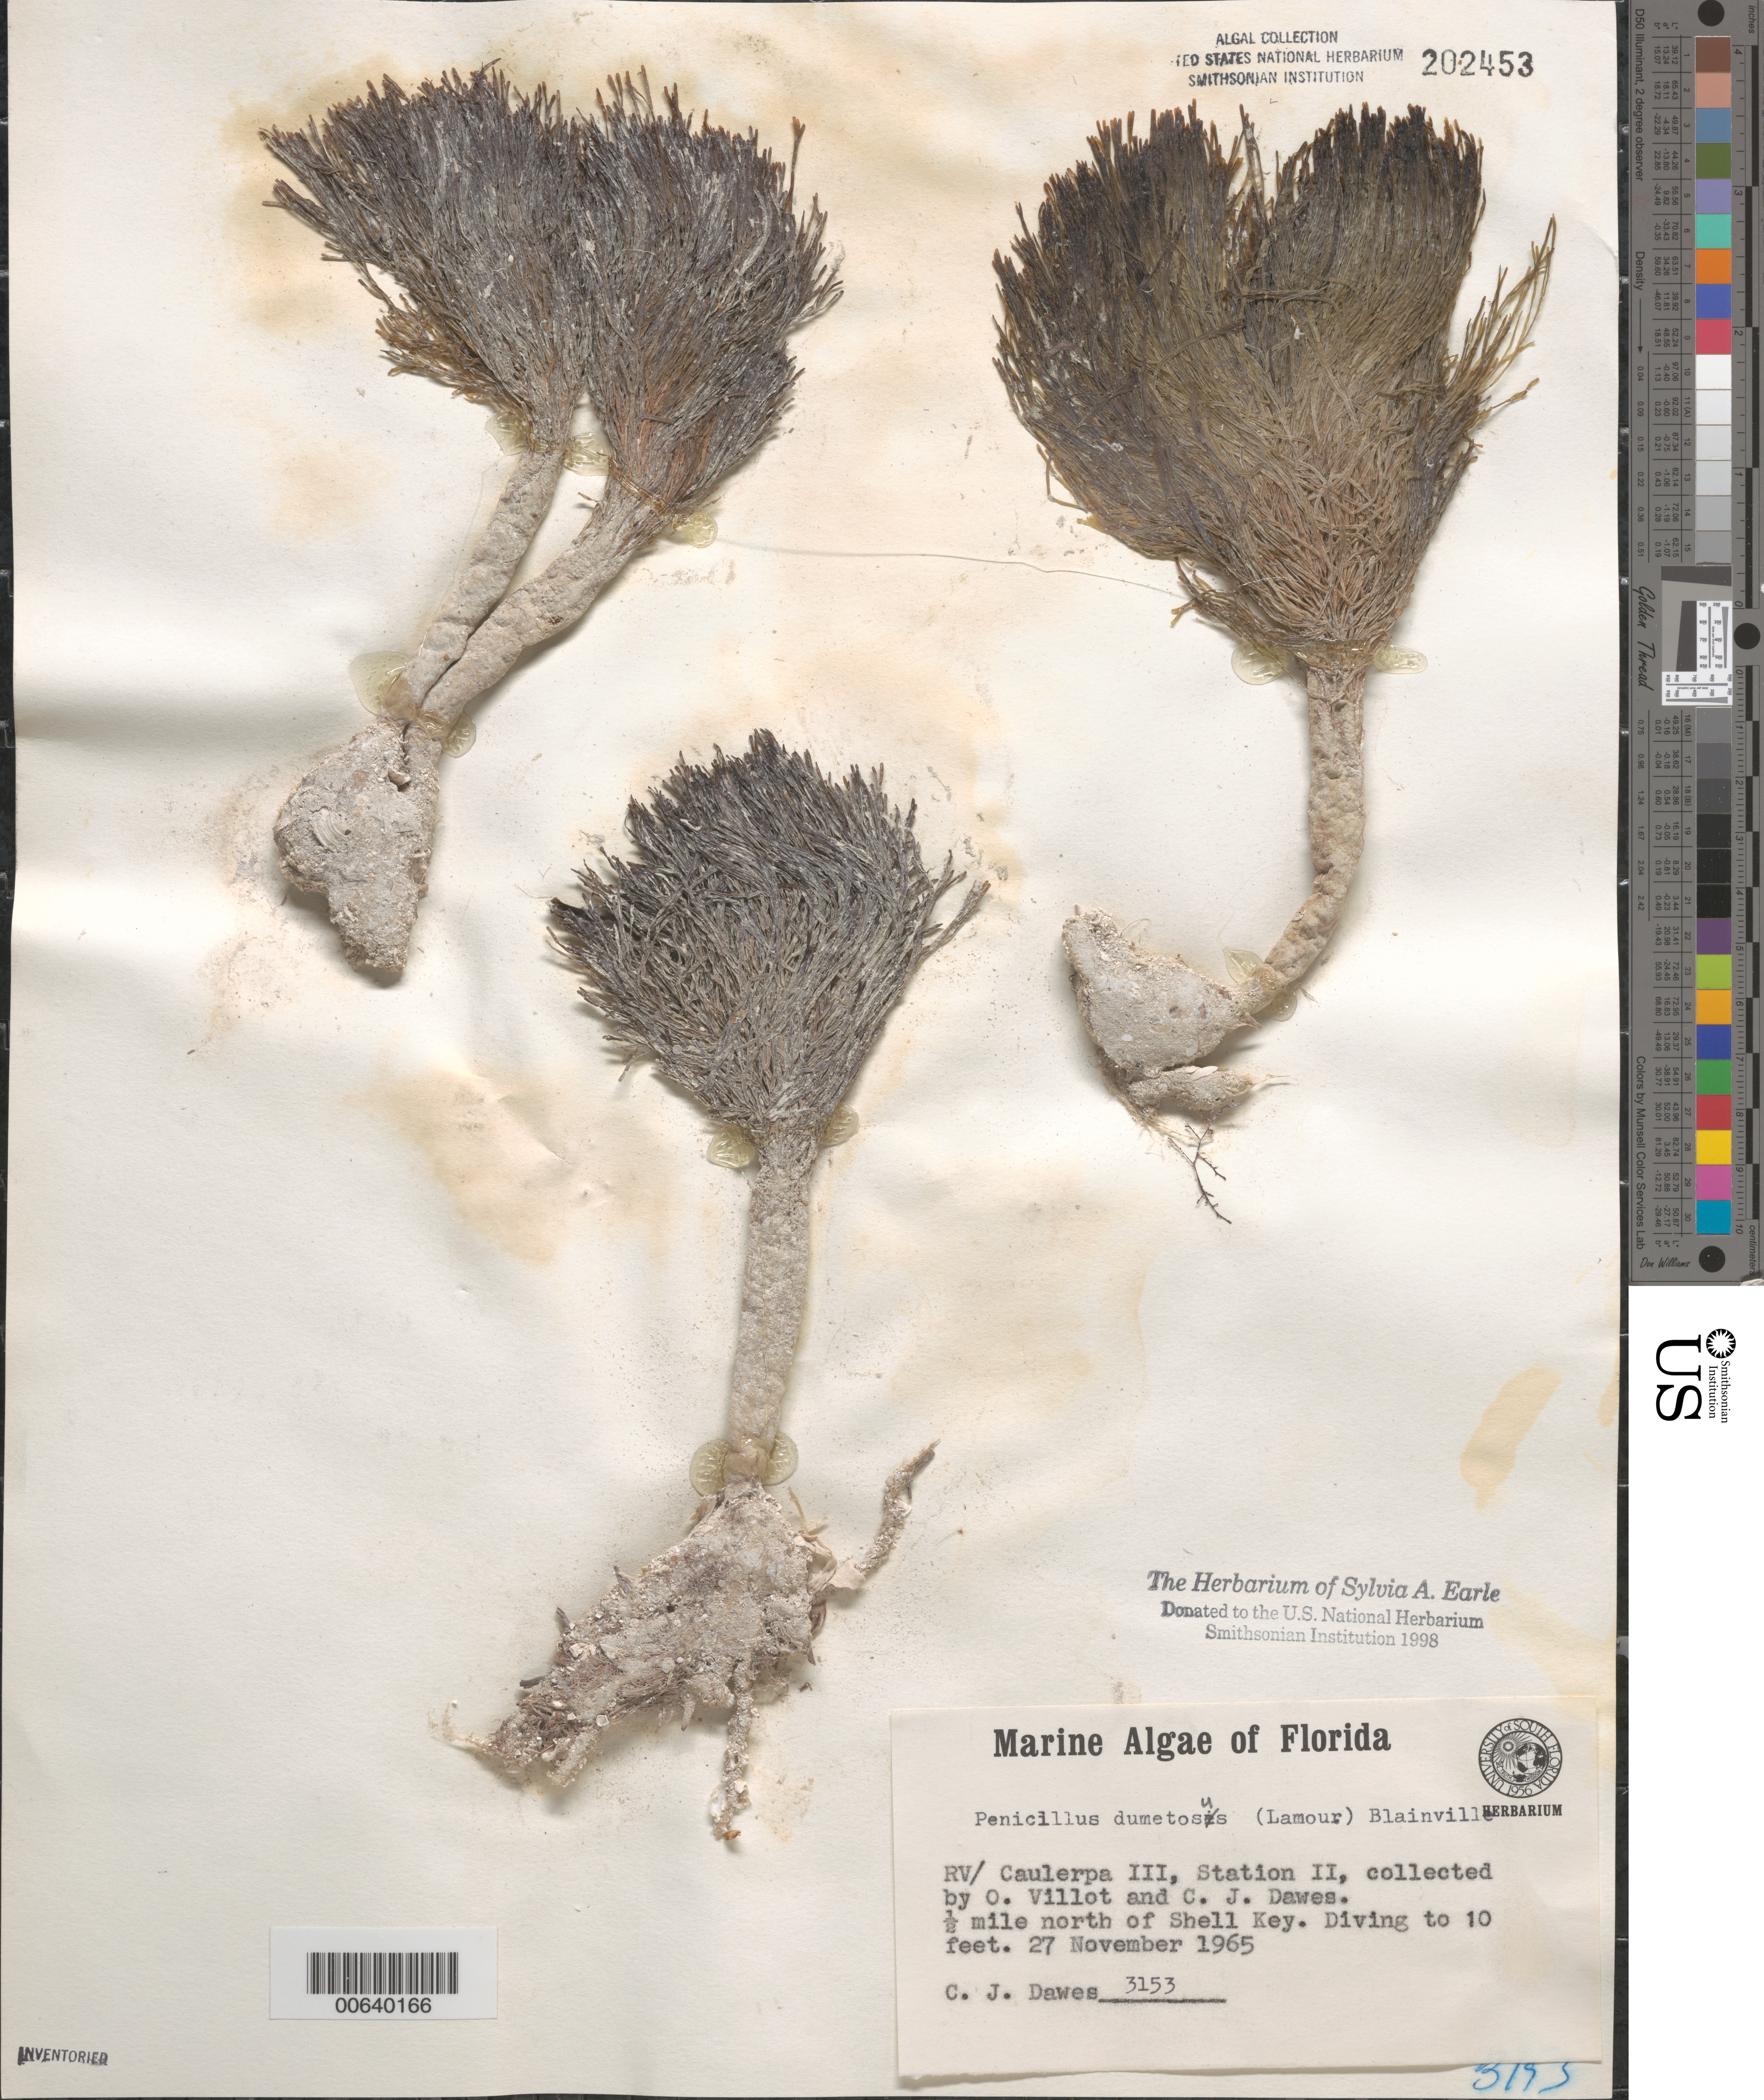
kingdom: Plantae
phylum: Chlorophyta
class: Ulvophyceae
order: Bryopsidales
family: Udoteaceae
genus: Penicillus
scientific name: Penicillus dumetosus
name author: (J.V.Lamouroux) Blainville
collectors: C. Dawes & O. Villot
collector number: Cjd 3153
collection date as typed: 27 Nov 1965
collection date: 1965-11-27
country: United States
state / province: Florida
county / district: Monroe County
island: Florida Keys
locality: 1/2 mile north of Shell Key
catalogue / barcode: US 202453